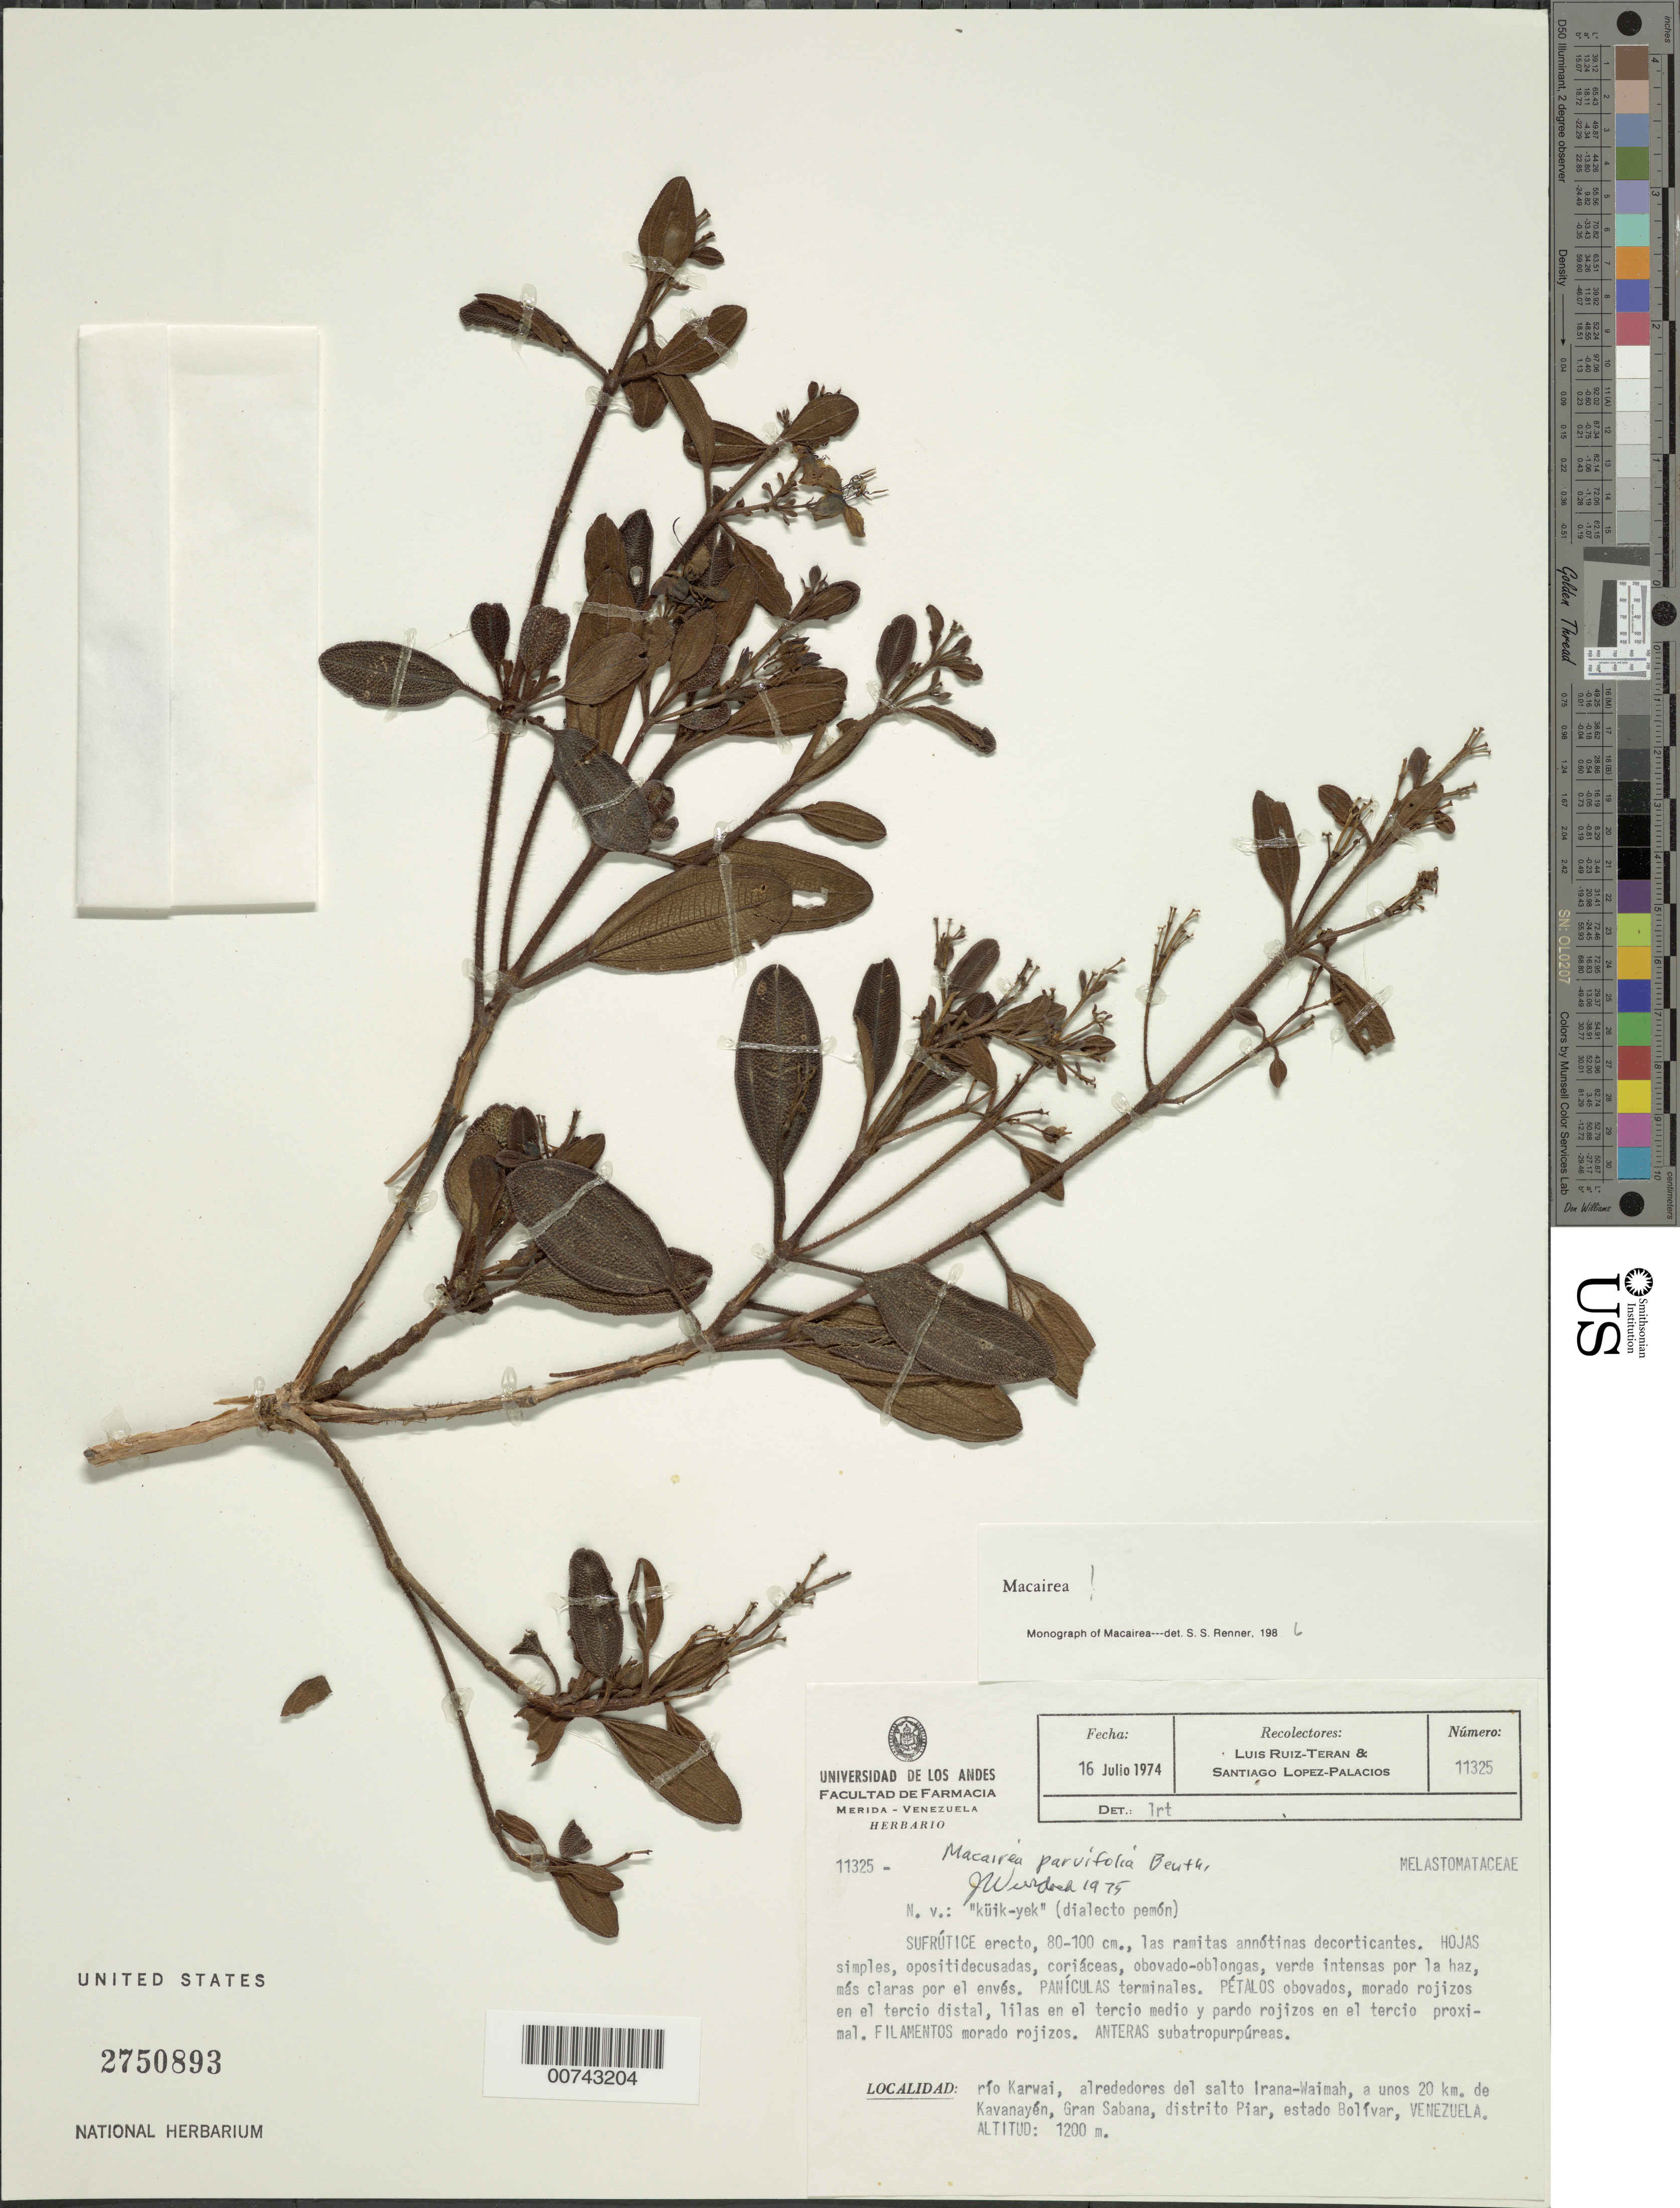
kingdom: Plantae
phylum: Tracheophyta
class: Magnoliopsida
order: Myrtales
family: Melastomataceae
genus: Macairea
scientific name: Macairea parvifolia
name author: Benth.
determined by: Wurdack, John J., (US), US (UNITED STATES)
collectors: L. E. Ruíz-Terán & S. López-Palacios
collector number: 11325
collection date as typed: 16-Jul-74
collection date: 1974-07-16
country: Venezuela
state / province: Bolívar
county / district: Piar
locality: Río Karwai, Salto Irana-Waimáh, 20 km de Kavanayén, Gran Sabana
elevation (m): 1200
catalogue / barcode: US 2750893